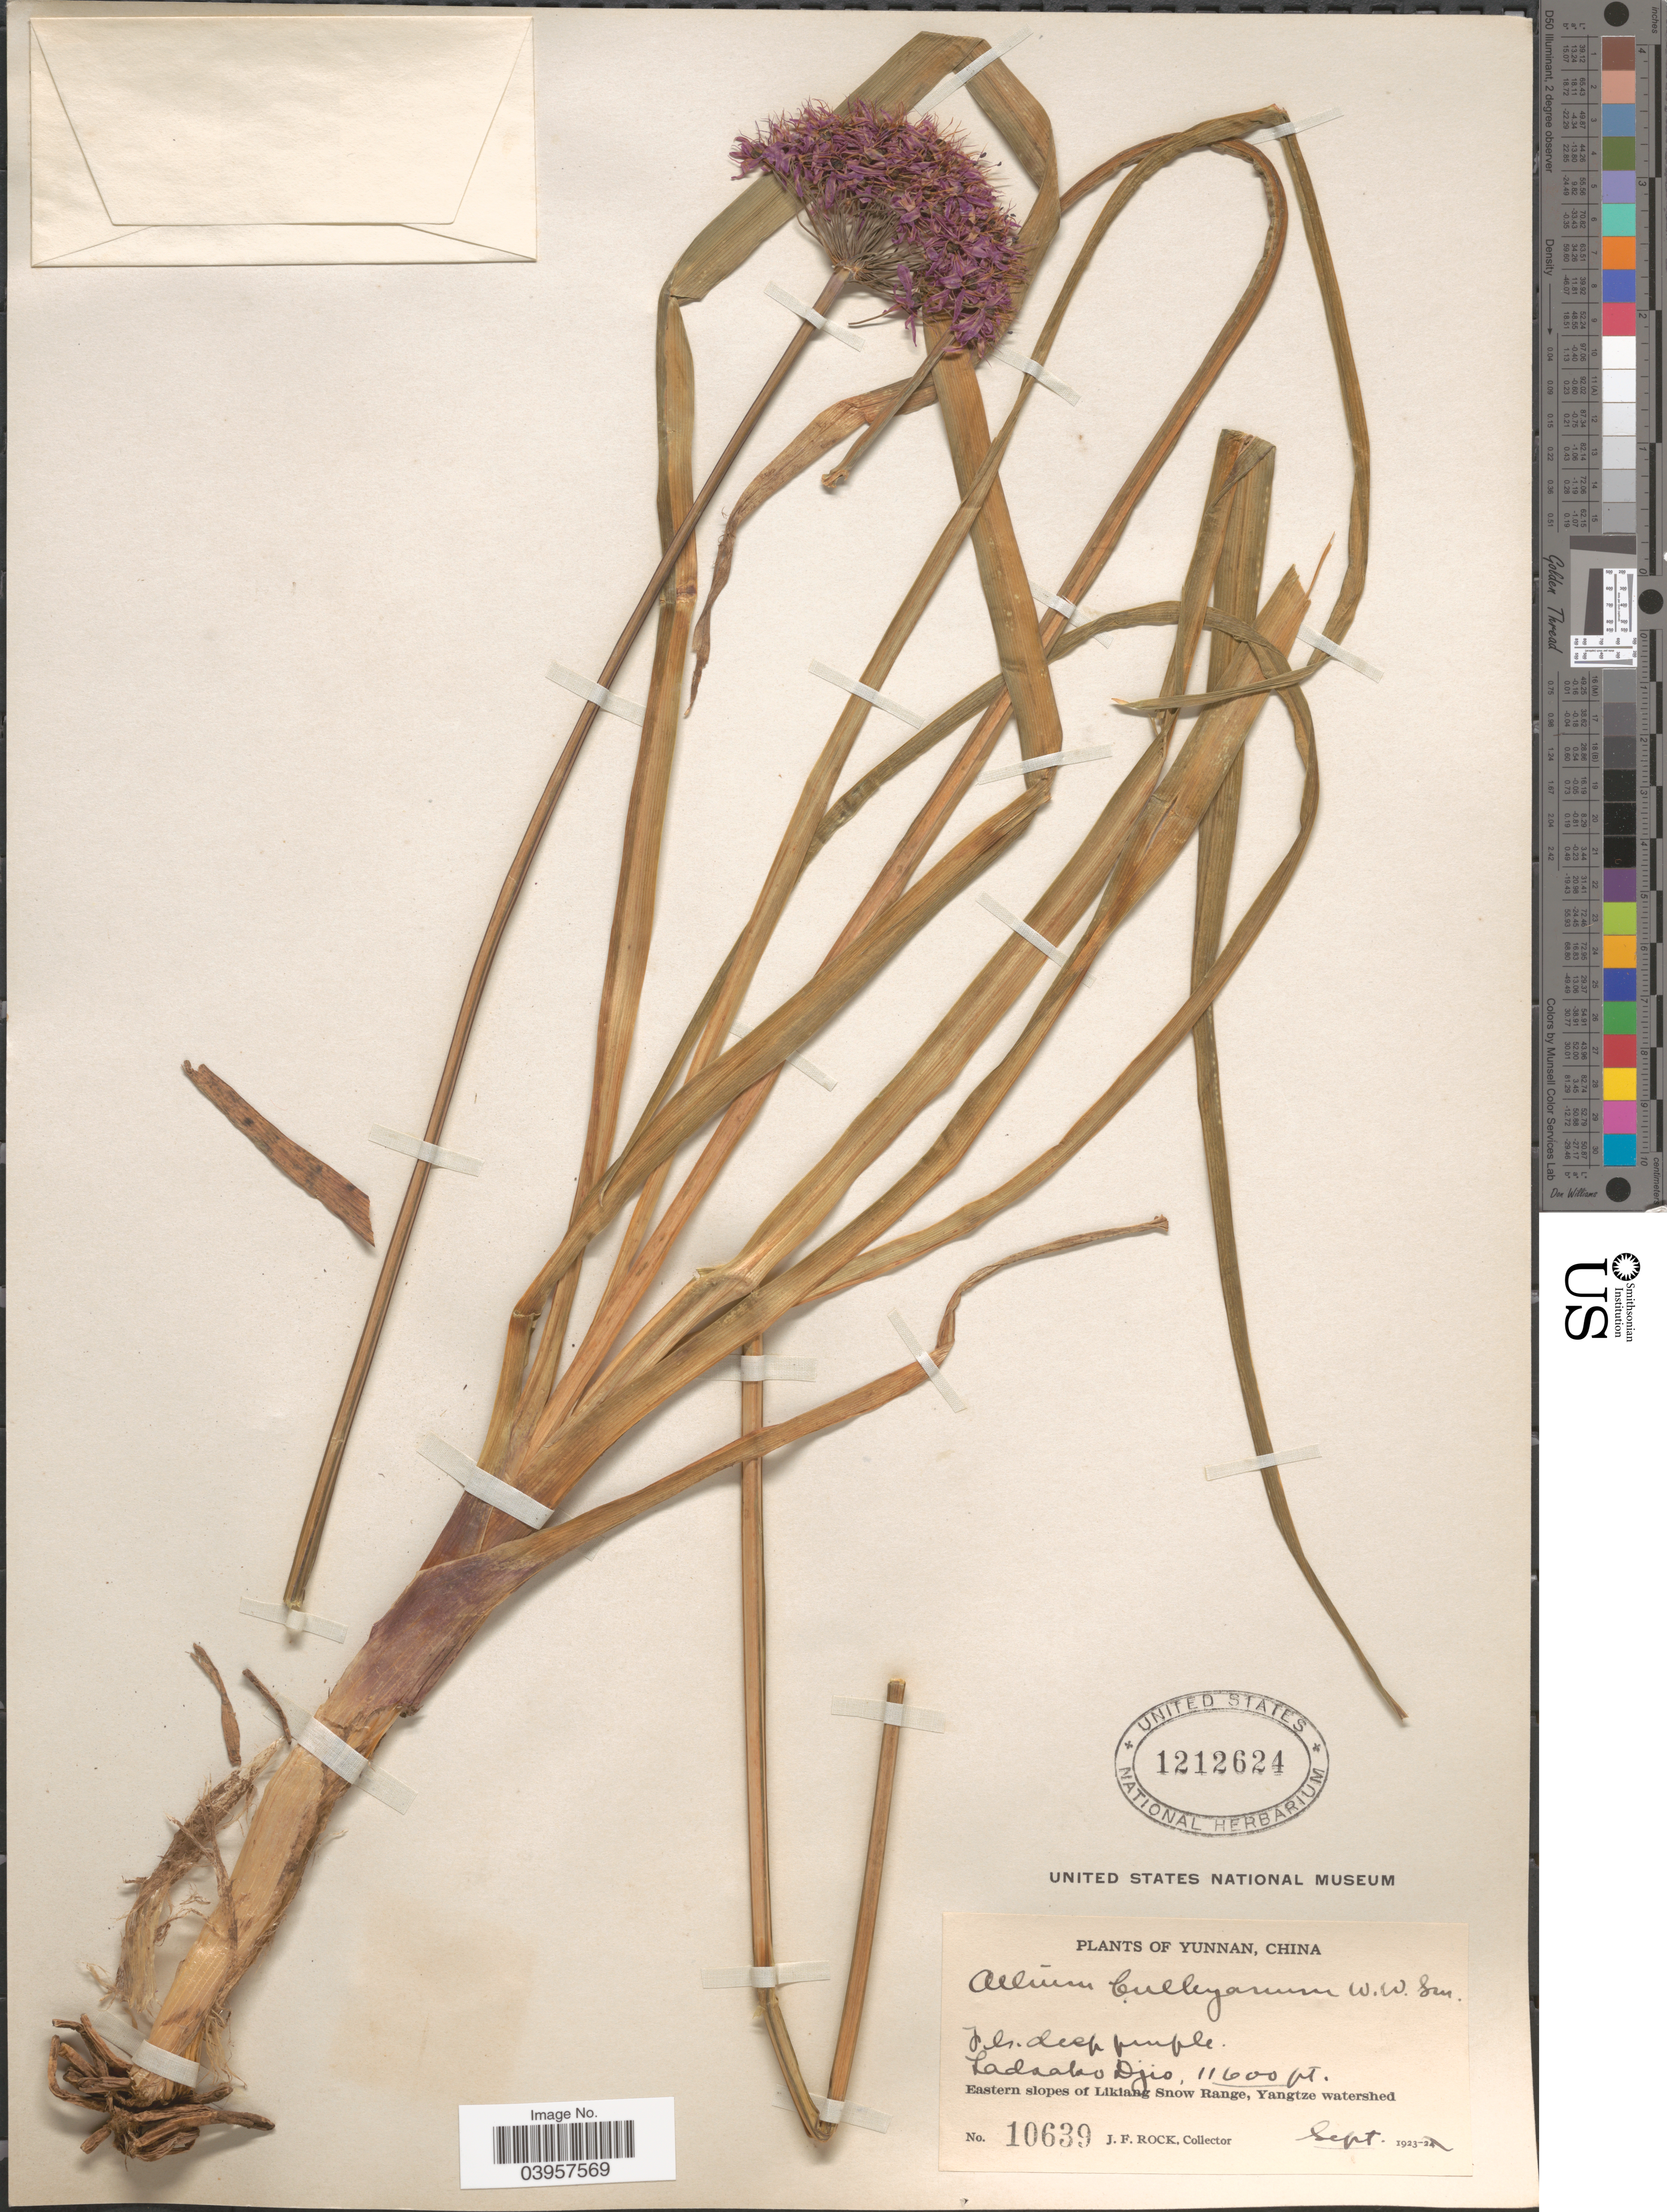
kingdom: Plantae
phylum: Tracheophyta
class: Liliopsida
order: Asparagales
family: Amaryllidaceae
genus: Allium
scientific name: Allium bulleyanum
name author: Diels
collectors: J. Rock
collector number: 10639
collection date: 1923-09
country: China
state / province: Yunnan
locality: Ladsako Djio, Eastern slopes of Likiang Snow Range, Yangtze watershed.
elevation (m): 3536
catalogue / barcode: US 1212624